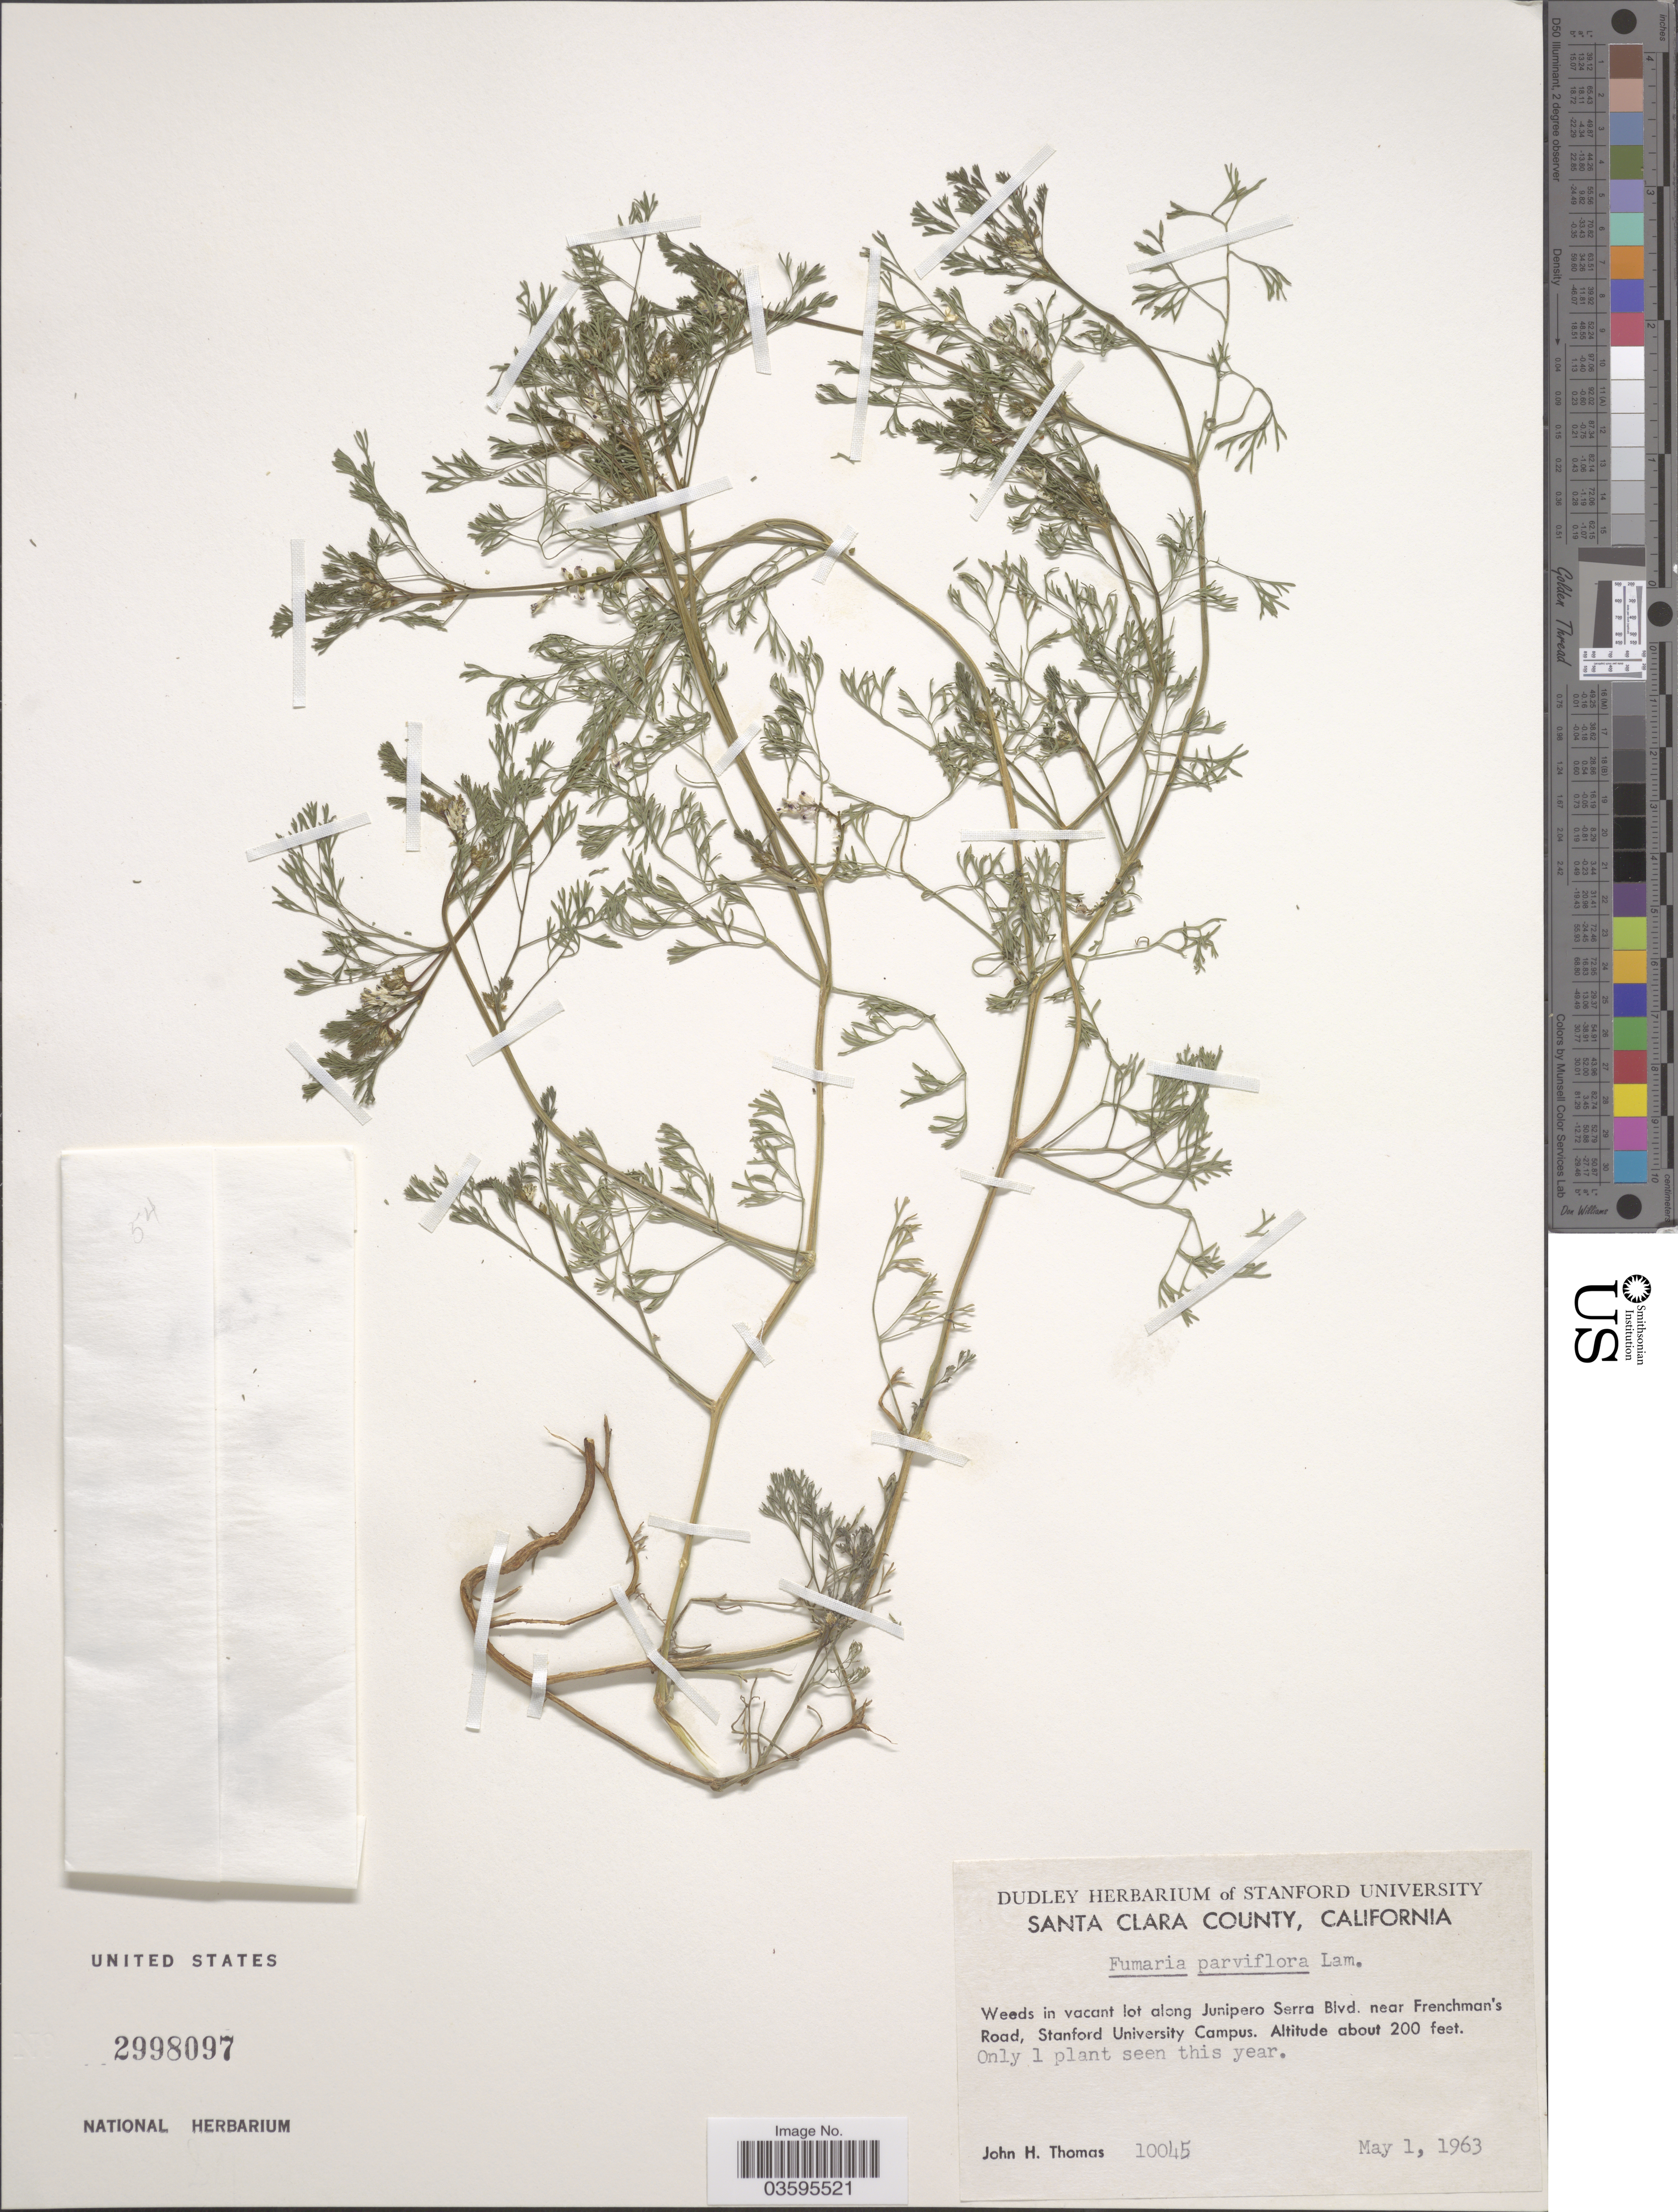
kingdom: Plantae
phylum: Tracheophyta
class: Magnoliopsida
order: Ranunculales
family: Papaveraceae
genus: Fumaria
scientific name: Fumaria parviflora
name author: Lam.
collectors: J. H. Thomas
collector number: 10045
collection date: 1963-05-01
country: United States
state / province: California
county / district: Santa Clara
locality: Santa Clara County. Along Junipero Serra Blvd. near Frenchman's Road, Stanford University Campus.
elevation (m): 61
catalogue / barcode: US 2998097